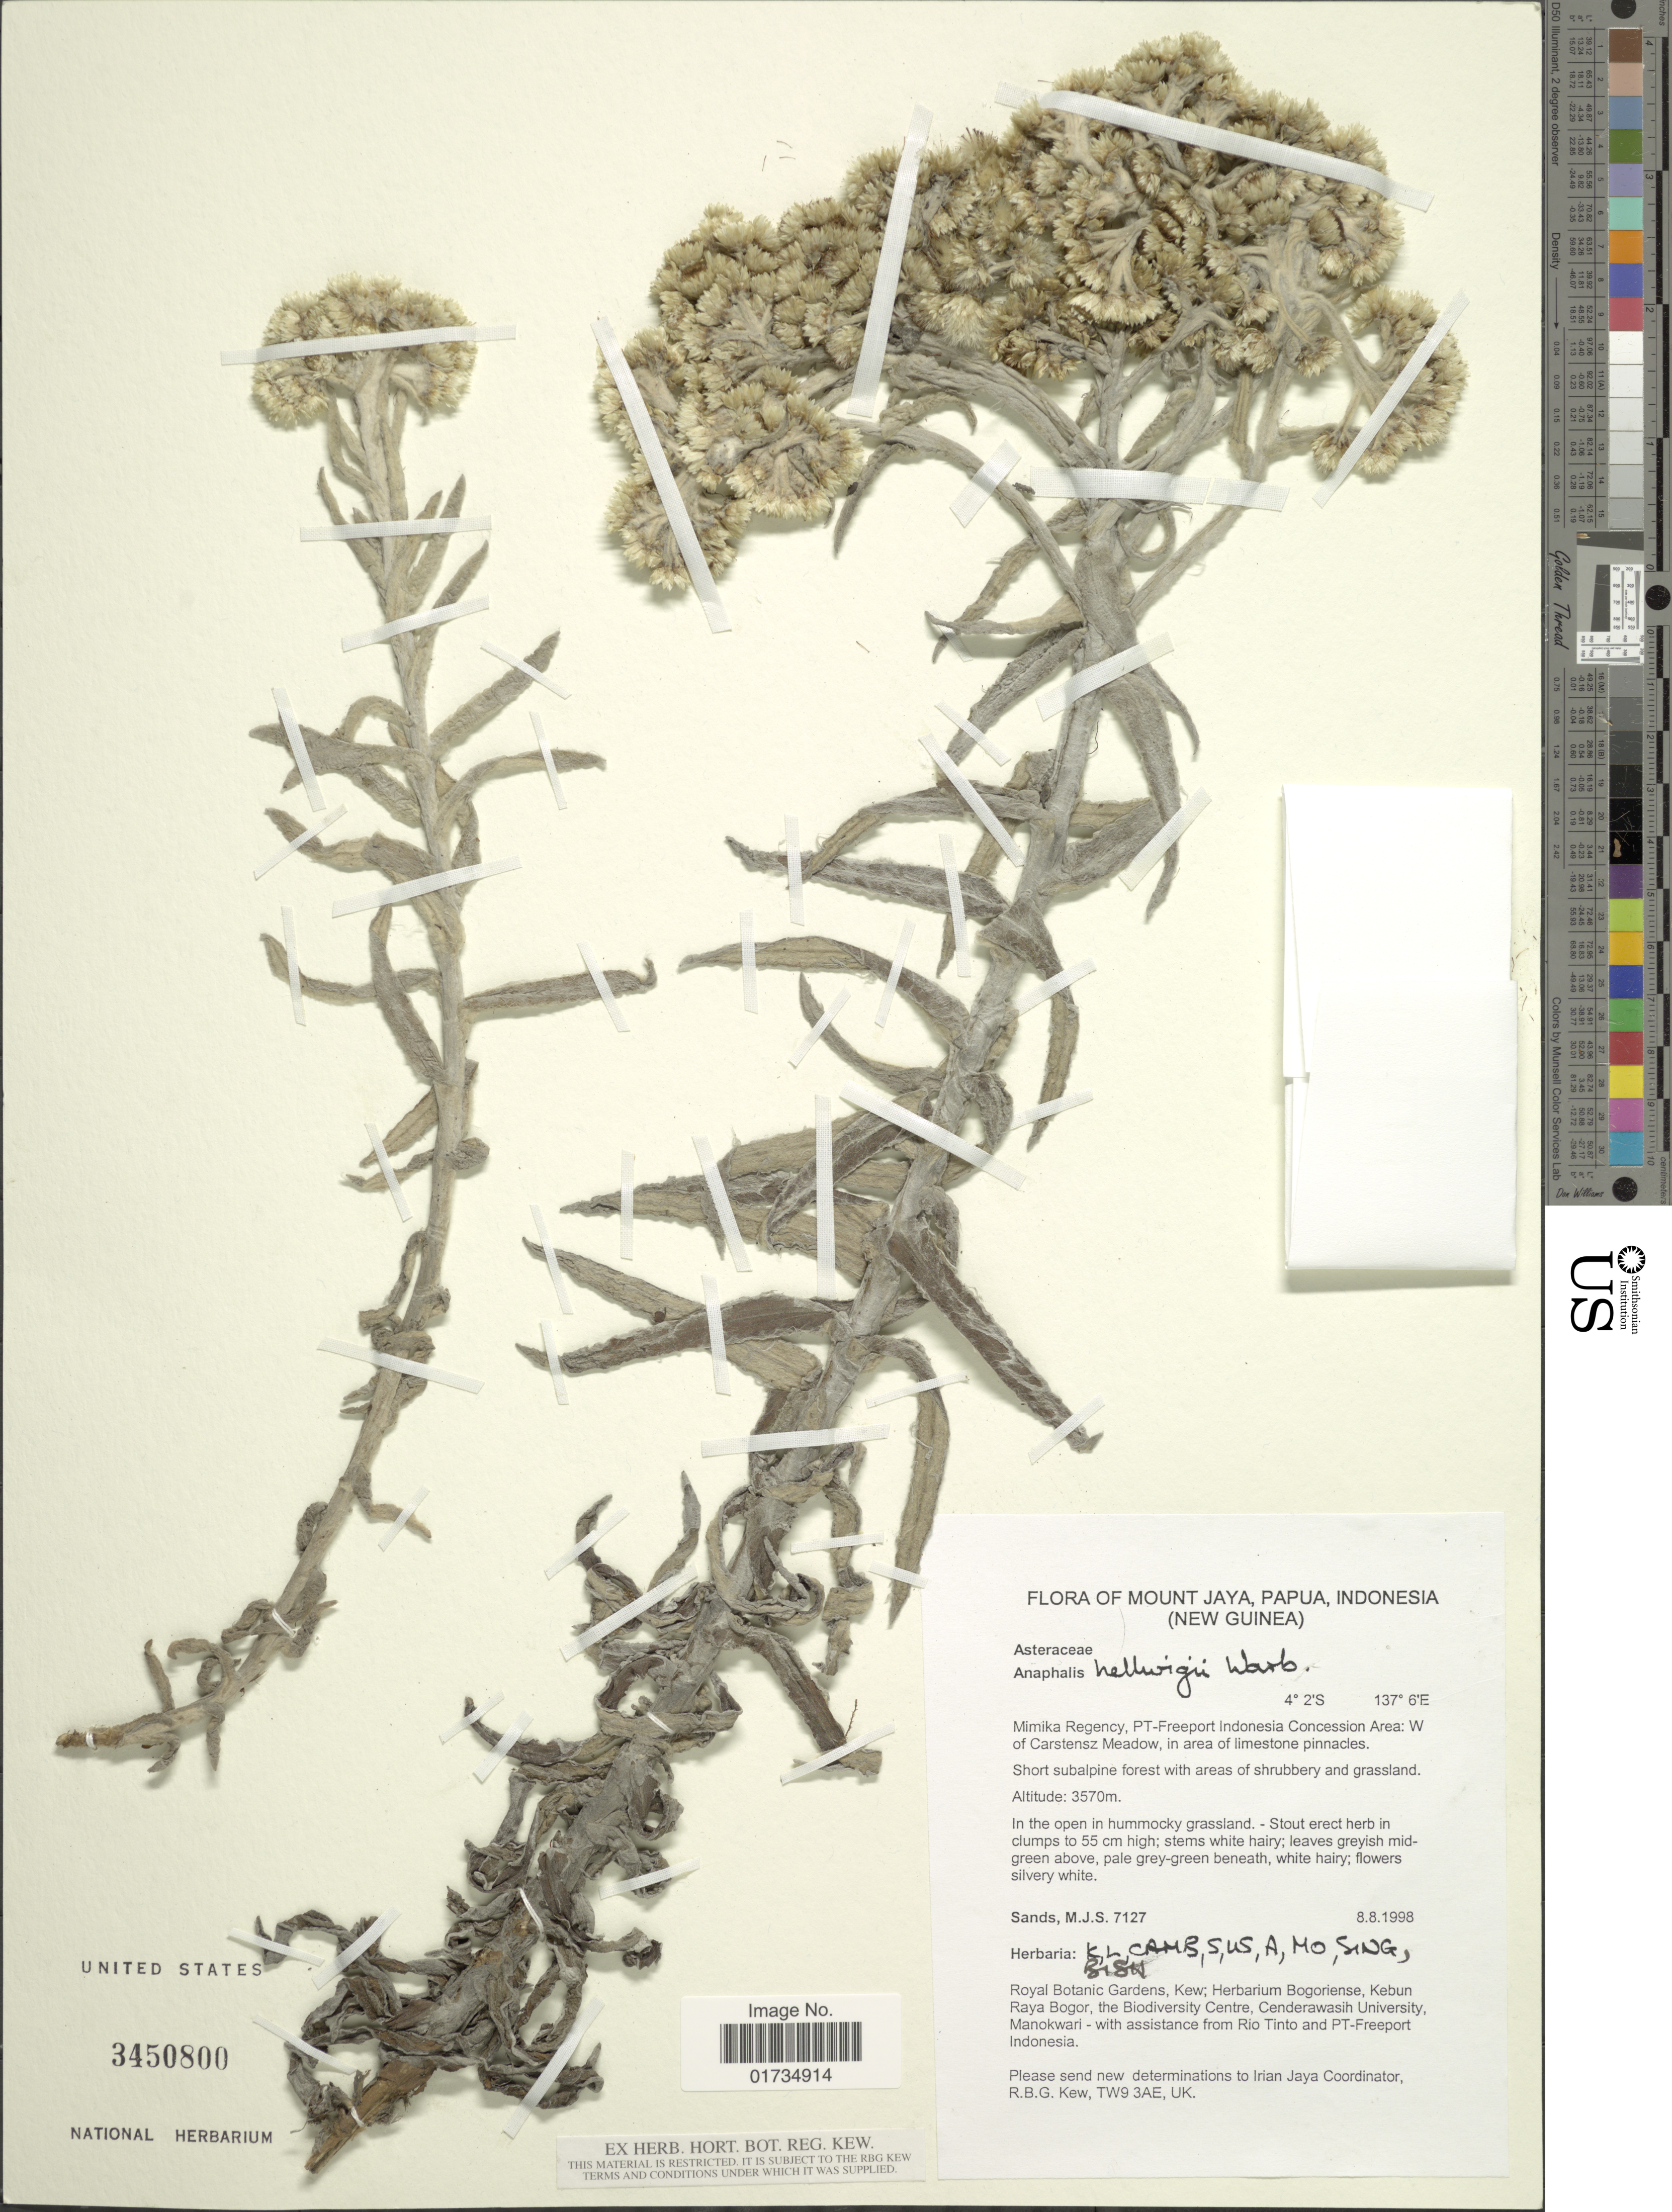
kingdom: Plantae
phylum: Tracheophyta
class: Magnoliopsida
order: Asterales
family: Asteraceae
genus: Anaphalis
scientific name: Anaphalis hellwigii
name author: Warb.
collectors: M. Sands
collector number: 7127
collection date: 1998-08-08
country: Indonesia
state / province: Papua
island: New Guinea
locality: Mount Jaya, Papua, Indonesia (New Guinea). Mimika Regency, PT- Freeport Indonesia Concession Area: W of Carstensz Meadow, in area of limestone pinnacles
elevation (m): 3570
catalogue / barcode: US 3450800